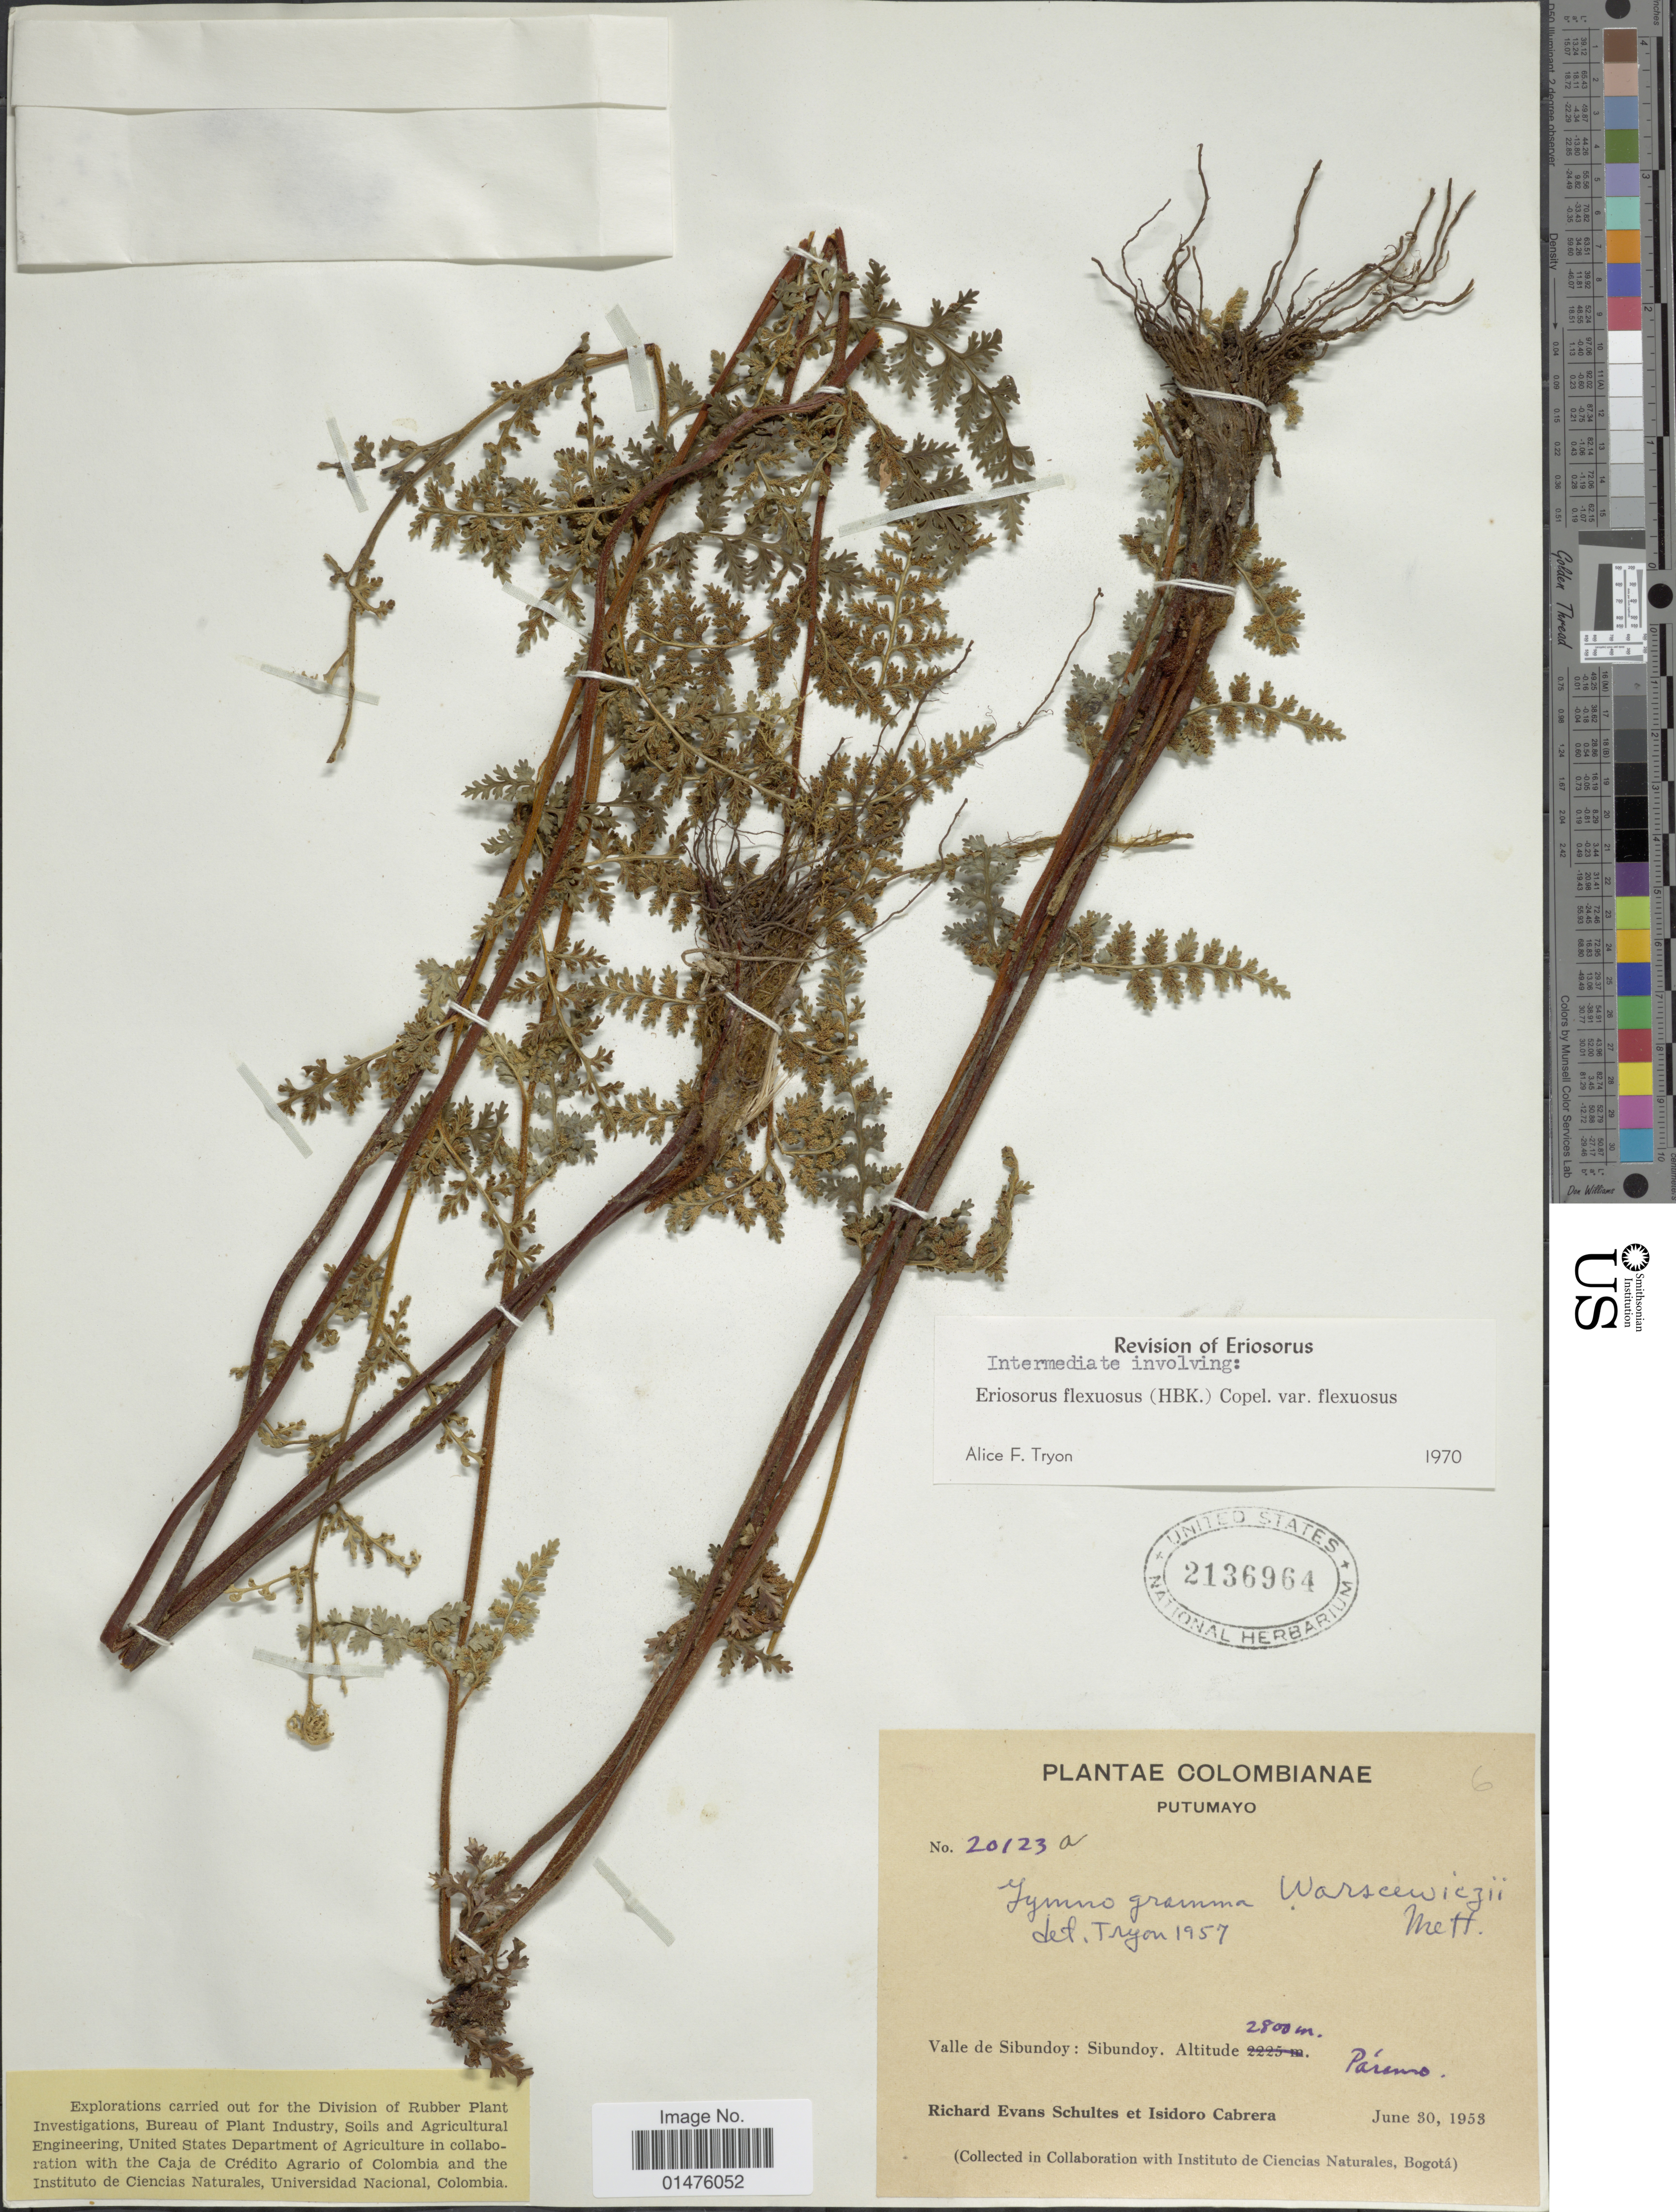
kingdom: Plantae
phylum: Tracheophyta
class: Polypodiopsida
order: Polypodiales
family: Pteridaceae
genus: Jamesonia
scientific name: Jamesonia flexuosa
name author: (Humb. & Bonpl.) Christenh.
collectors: R. E. Schultes & I. Cabrera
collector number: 20123a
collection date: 1953-06-30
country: Colombia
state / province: Putumayo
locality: Valle de Sibundoy: Sibundoy, Páramo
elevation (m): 2800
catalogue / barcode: US 2136964